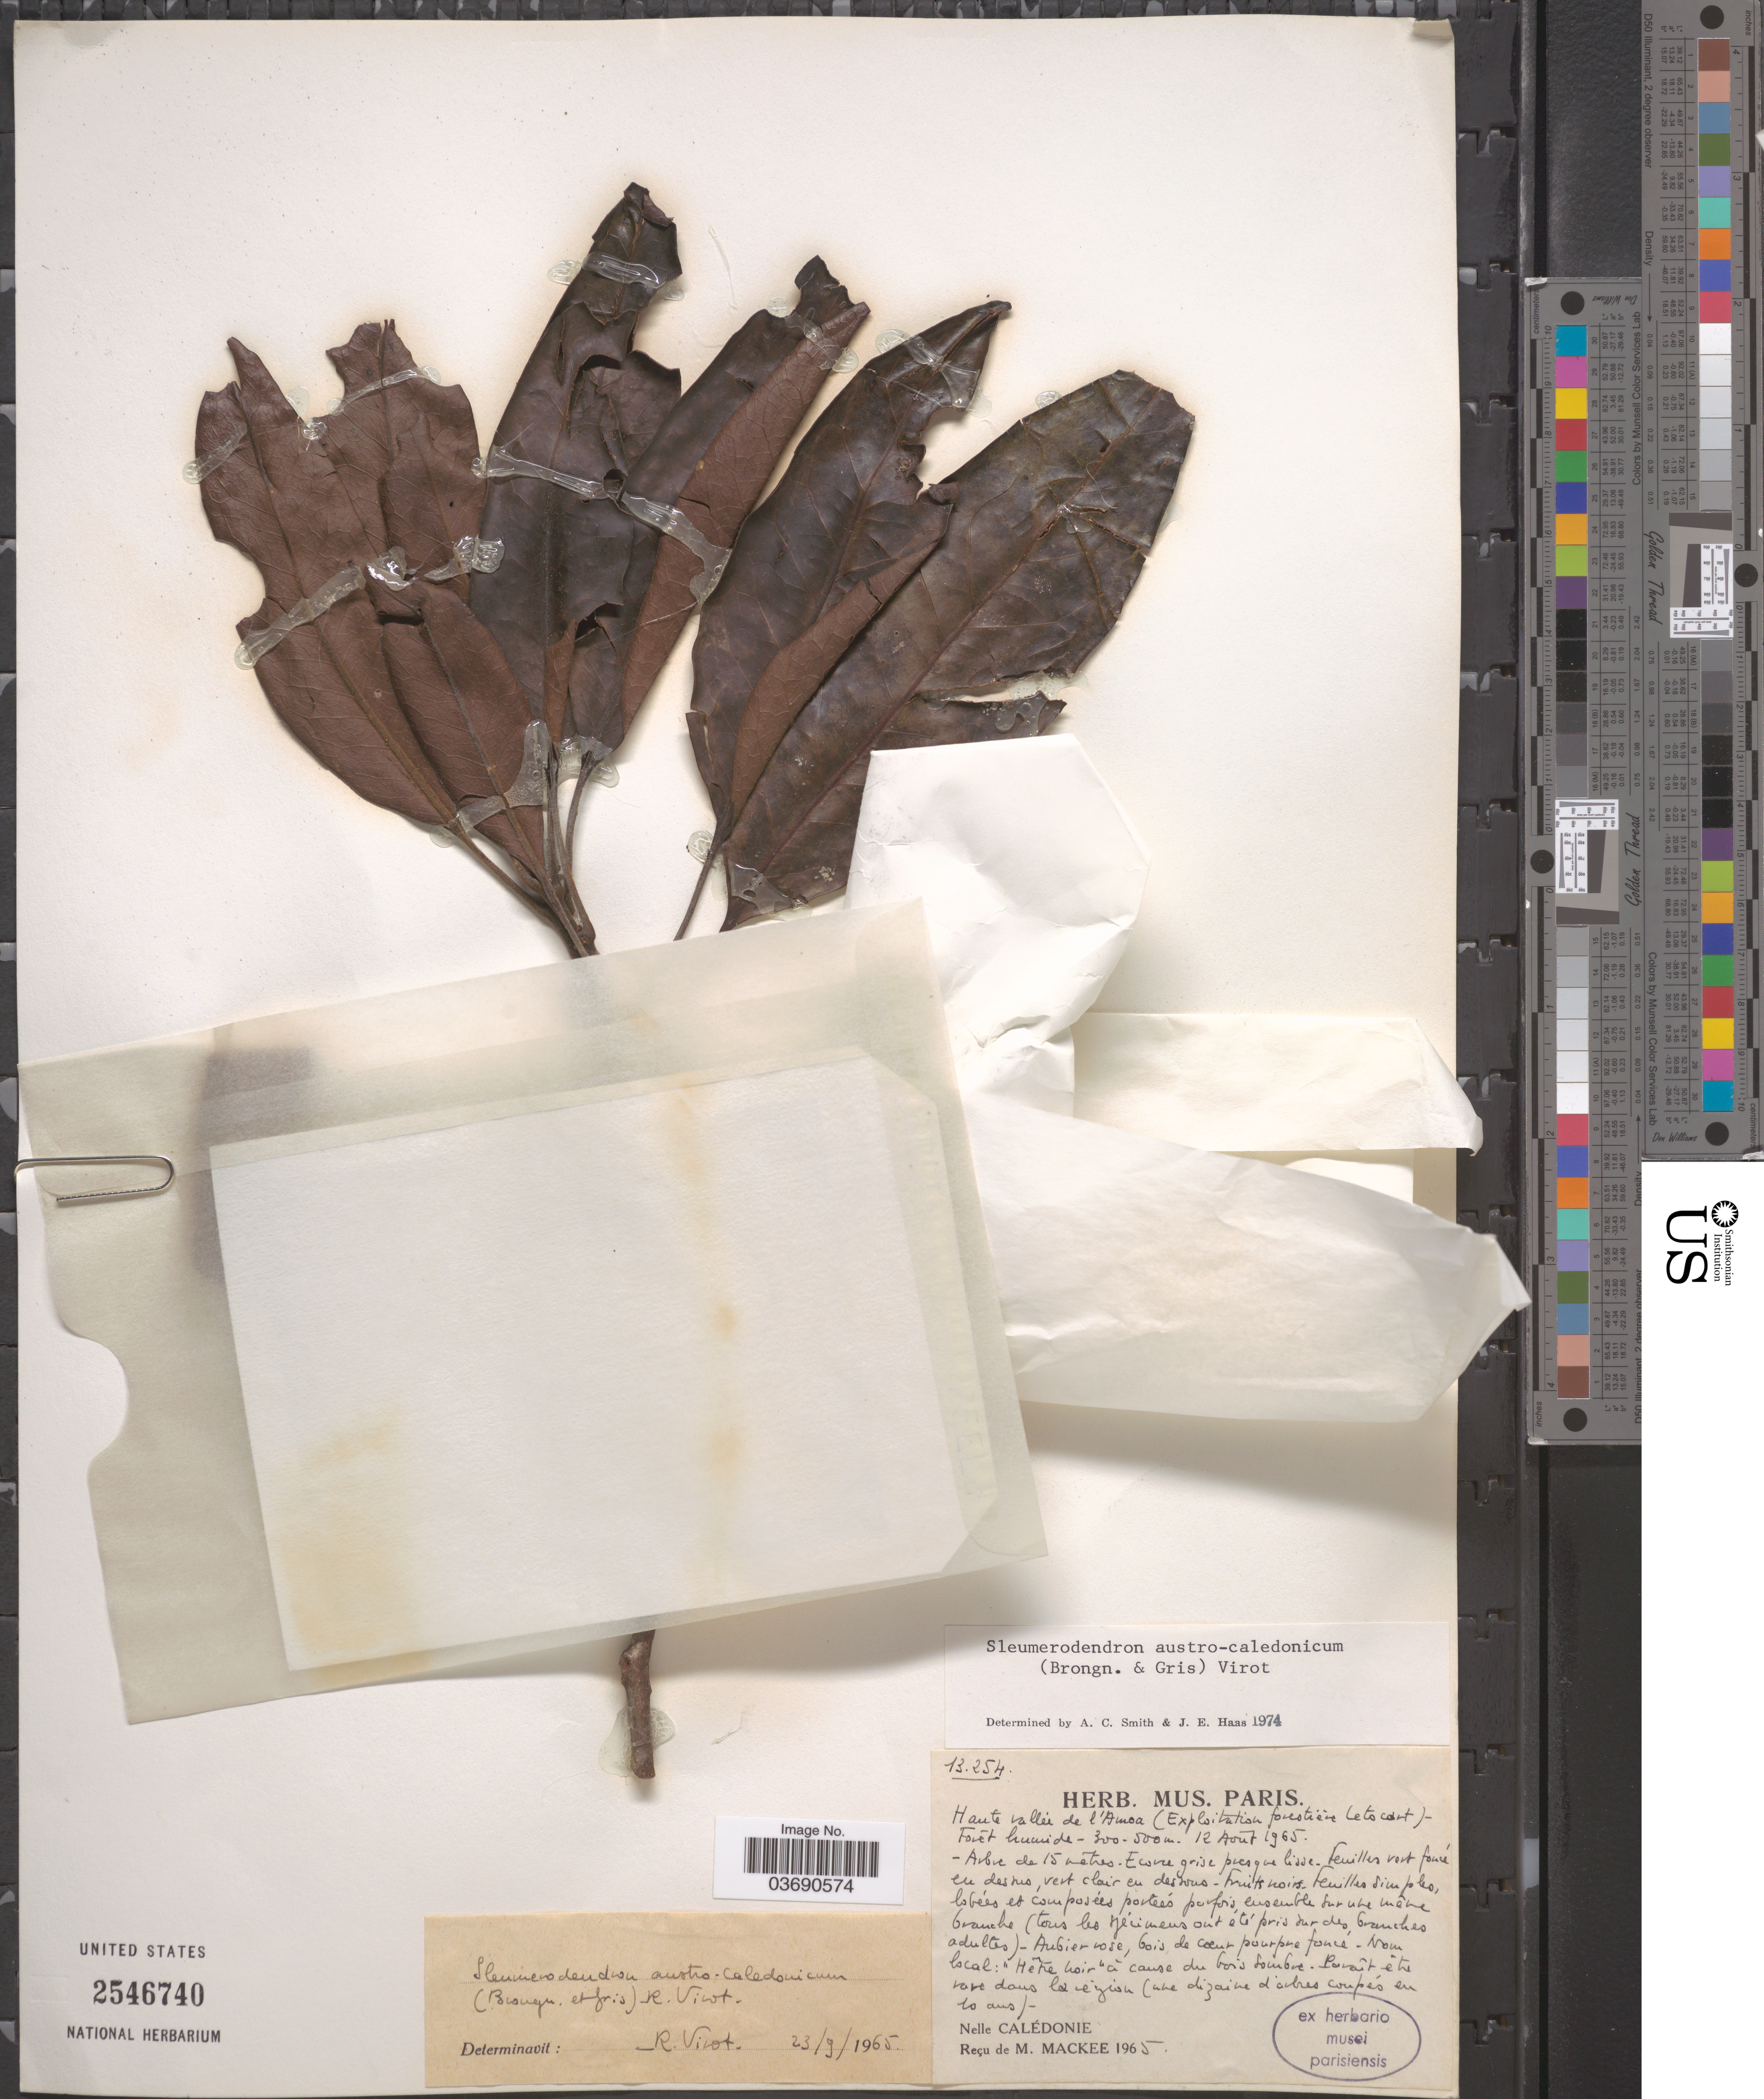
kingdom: Plantae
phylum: Tracheophyta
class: Magnoliopsida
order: Proteales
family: Proteaceae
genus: Sleumerodendron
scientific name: Sleumerodendron austro-caledonicum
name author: (Brongn.) R. Virot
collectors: M. Mackee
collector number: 13254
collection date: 1965-08-12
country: New Caledonia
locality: Haute vallée de l'Amoa (Exploitation forestiere Letocort [interpreted]).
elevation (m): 300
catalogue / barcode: US 2546740